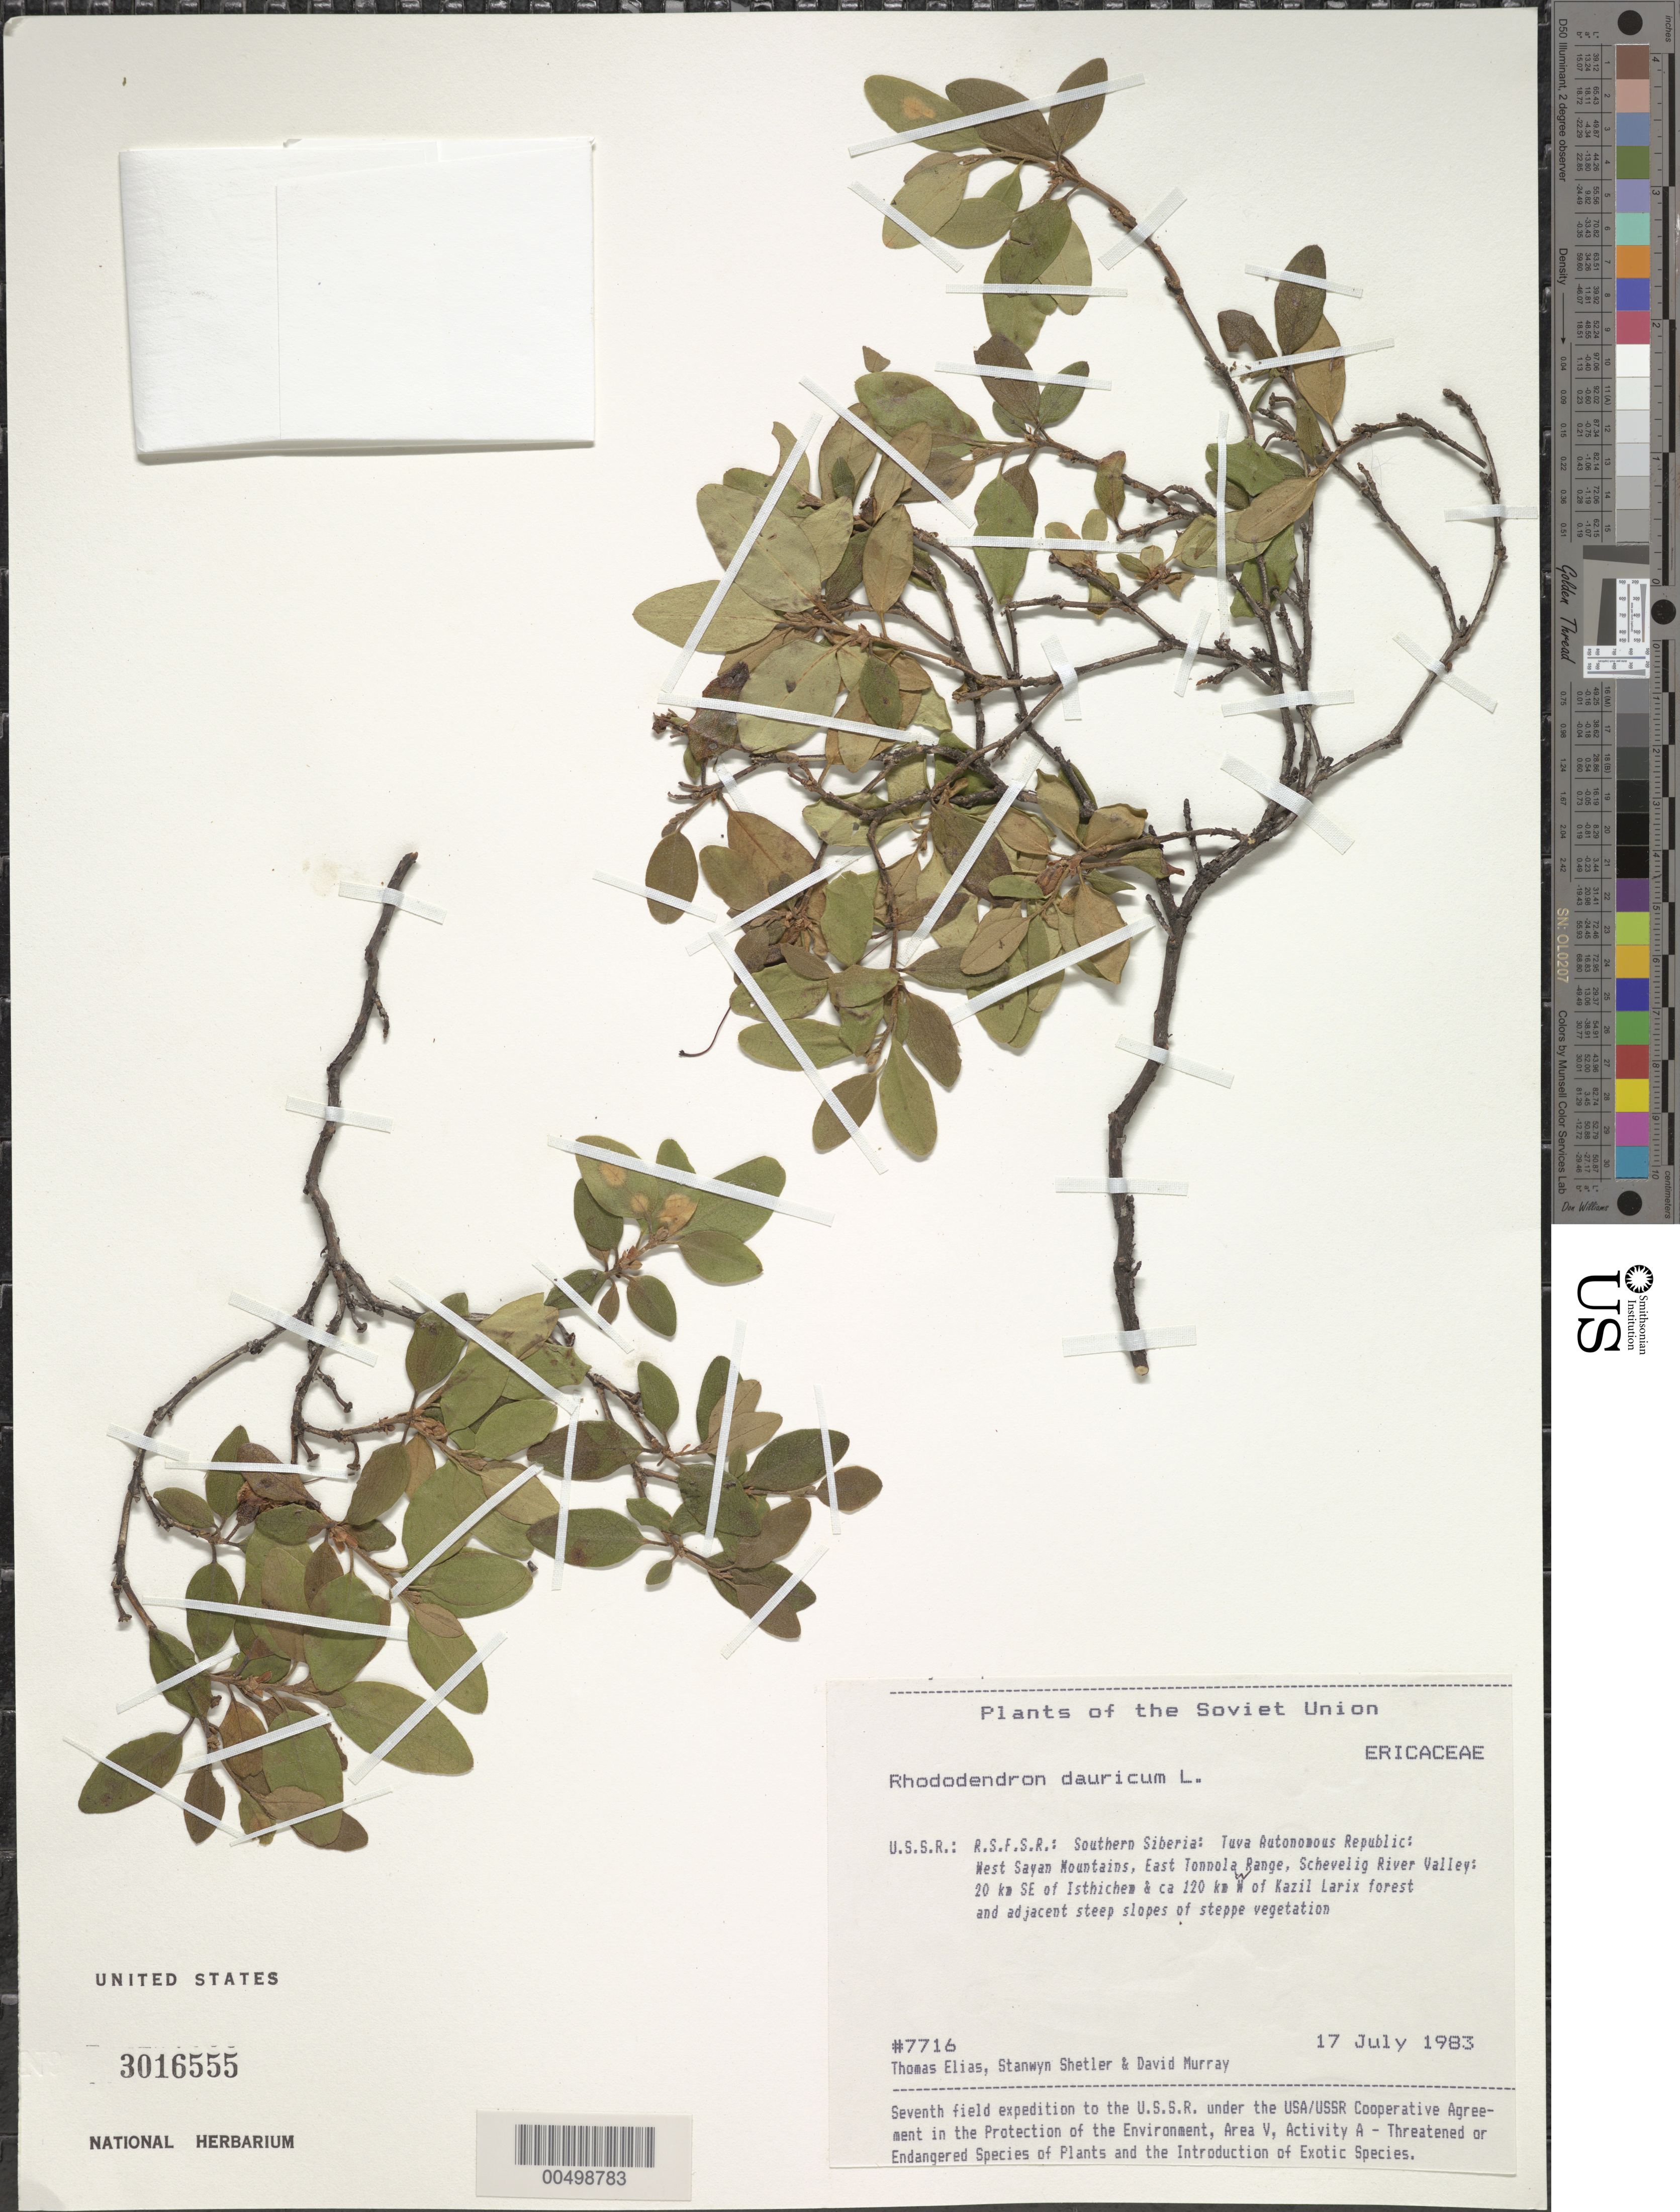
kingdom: Plantae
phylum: Tracheophyta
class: Magnoliopsida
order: Ericales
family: Ericaceae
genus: Rhododendron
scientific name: Rhododendron dauricum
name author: L.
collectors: T. Elias, S. Shetler & D. F. Murray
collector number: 7716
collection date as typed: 17 Jul 1983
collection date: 1983-07-17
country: Russian Federation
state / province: Tuva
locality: West Sayan Republic, East Tonnola [Tannu-Ola] Range, Schevelig River Valley, 20 km SE of Isthichem [Ishti-Khem], *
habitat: Larix forest and steep slopes of steppe vegetation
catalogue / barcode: US 3016555